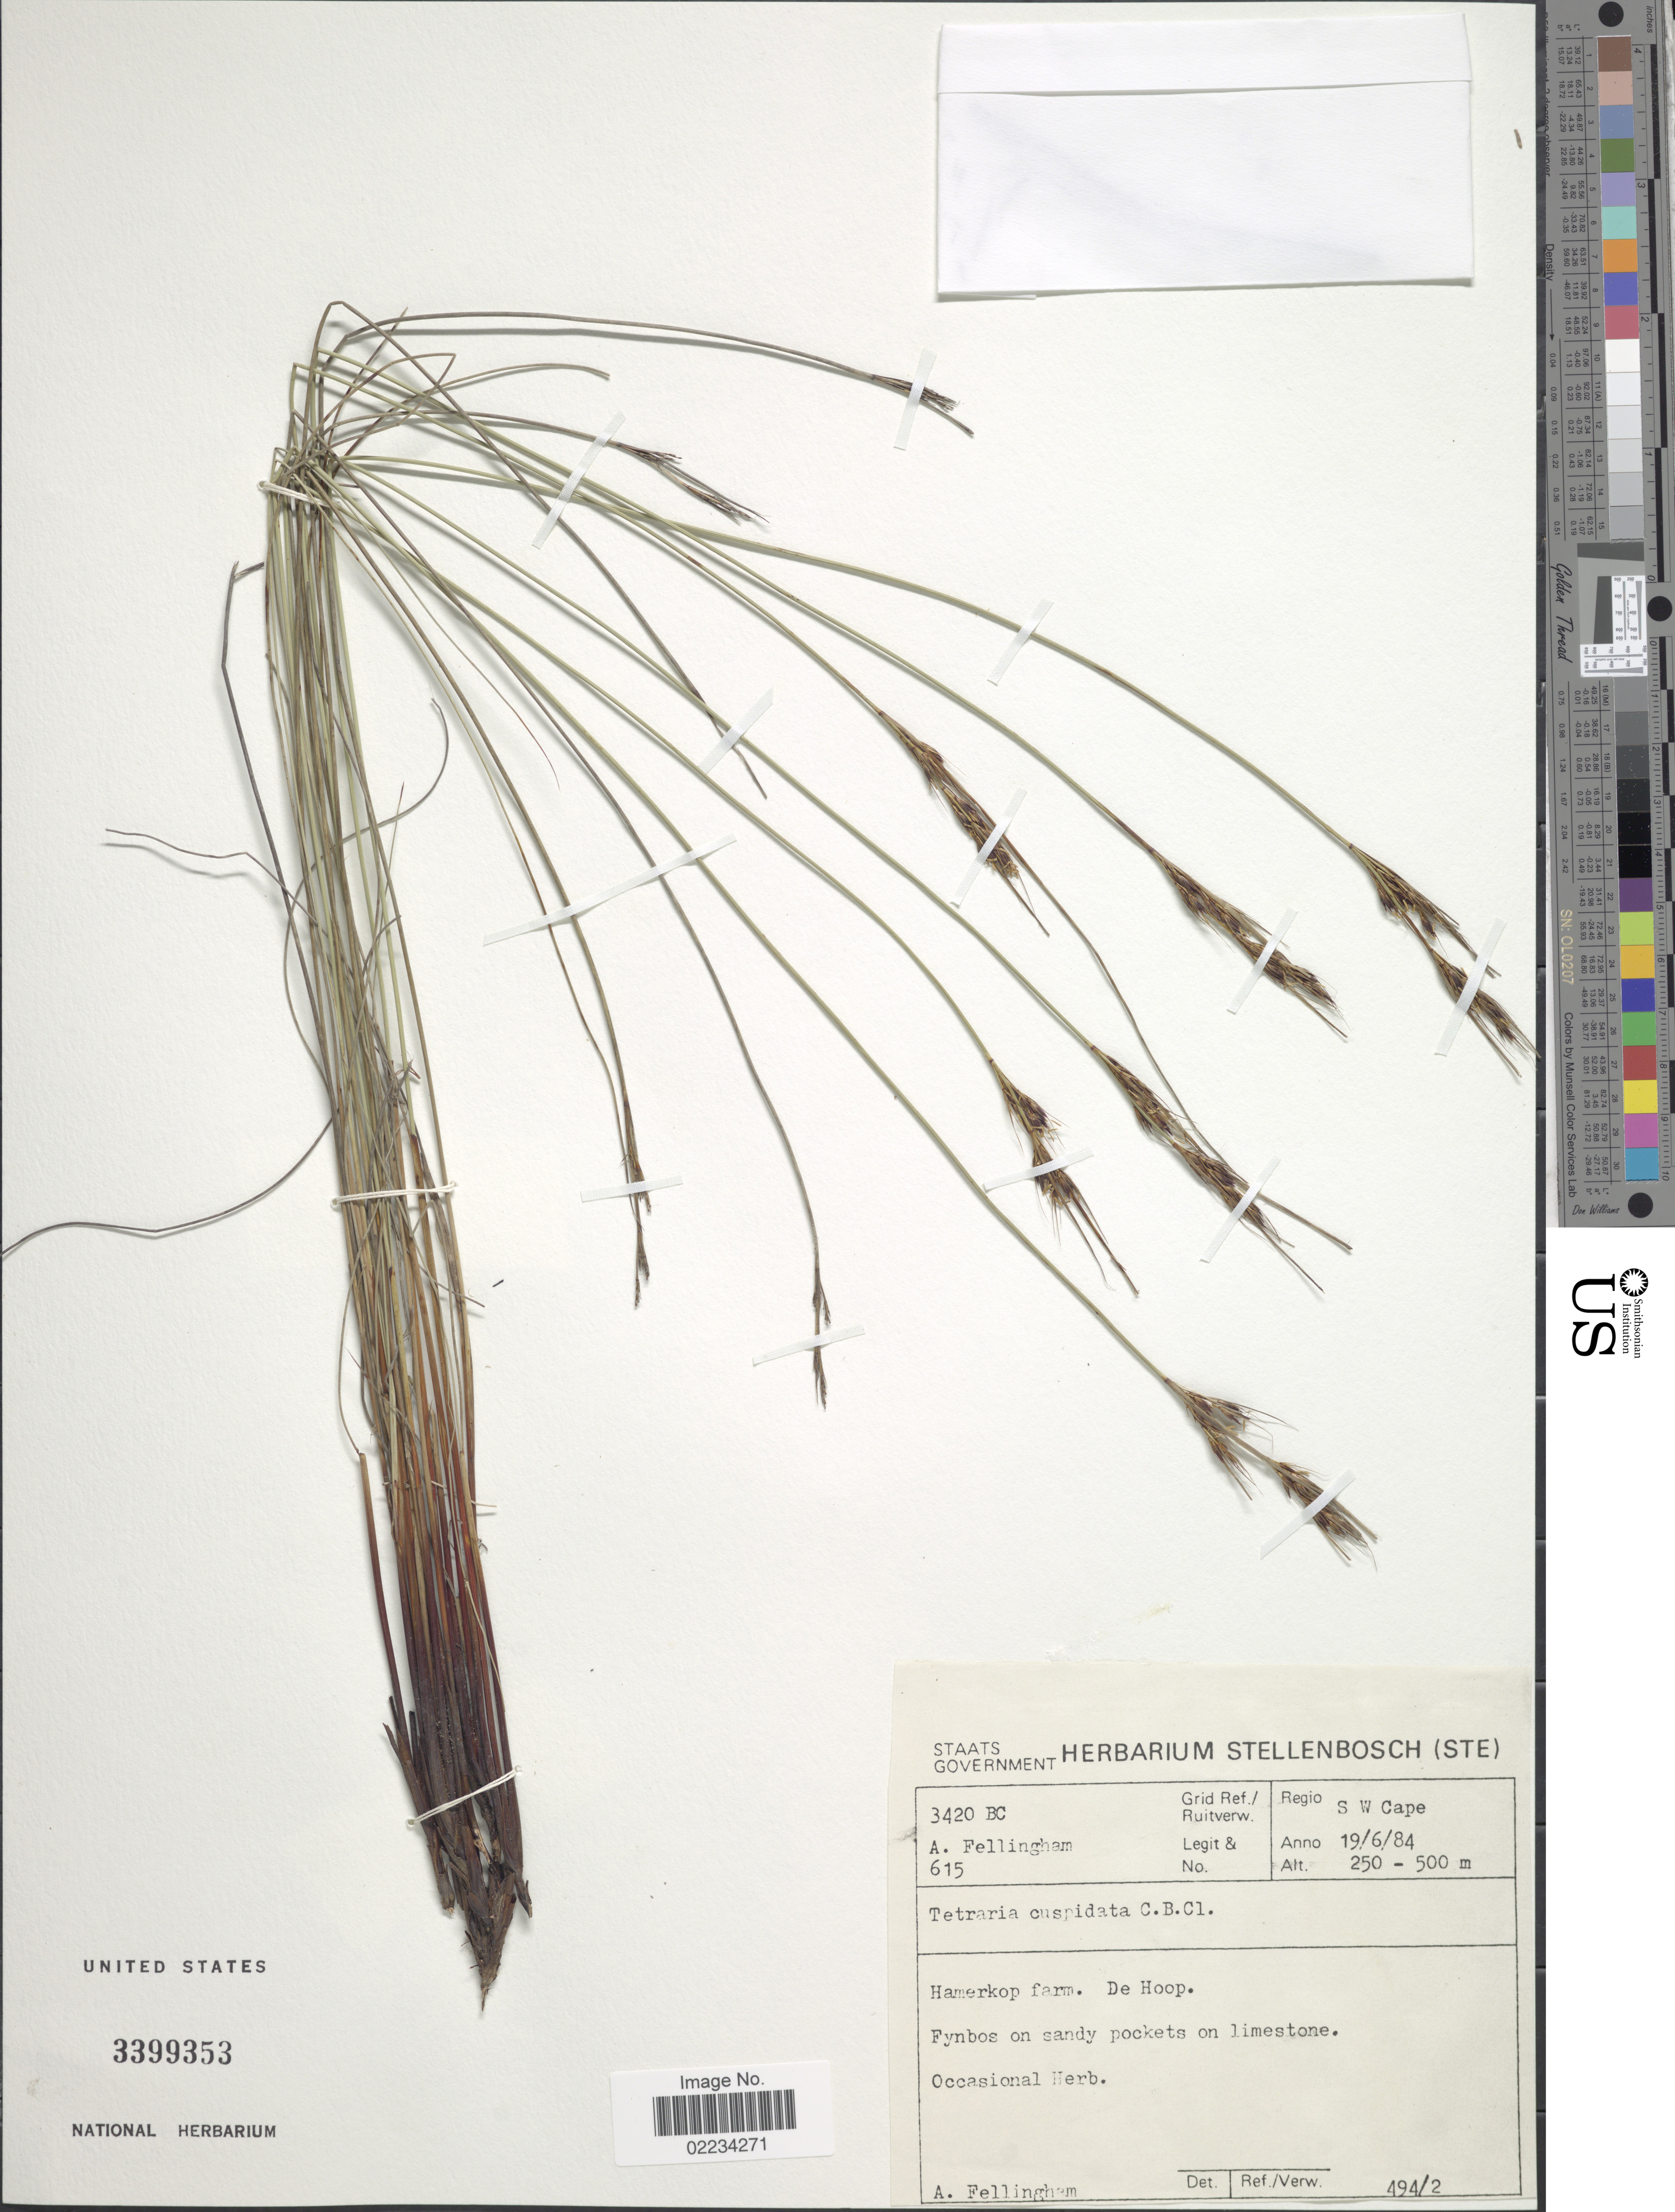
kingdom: Plantae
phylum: Tracheophyta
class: Liliopsida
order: Poales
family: Cyperaceae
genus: Schoenus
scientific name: Schoenus australis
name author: T.L. Elliott & Muasya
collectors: A. Fellingham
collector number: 615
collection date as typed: Transcribed d/m/y: 19/6/84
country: South Africa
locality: Regio S W Cape, Hamerkop Farm. De Hoop. Fynbos on sandy pockets on limestone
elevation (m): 250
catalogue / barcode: US 3399353